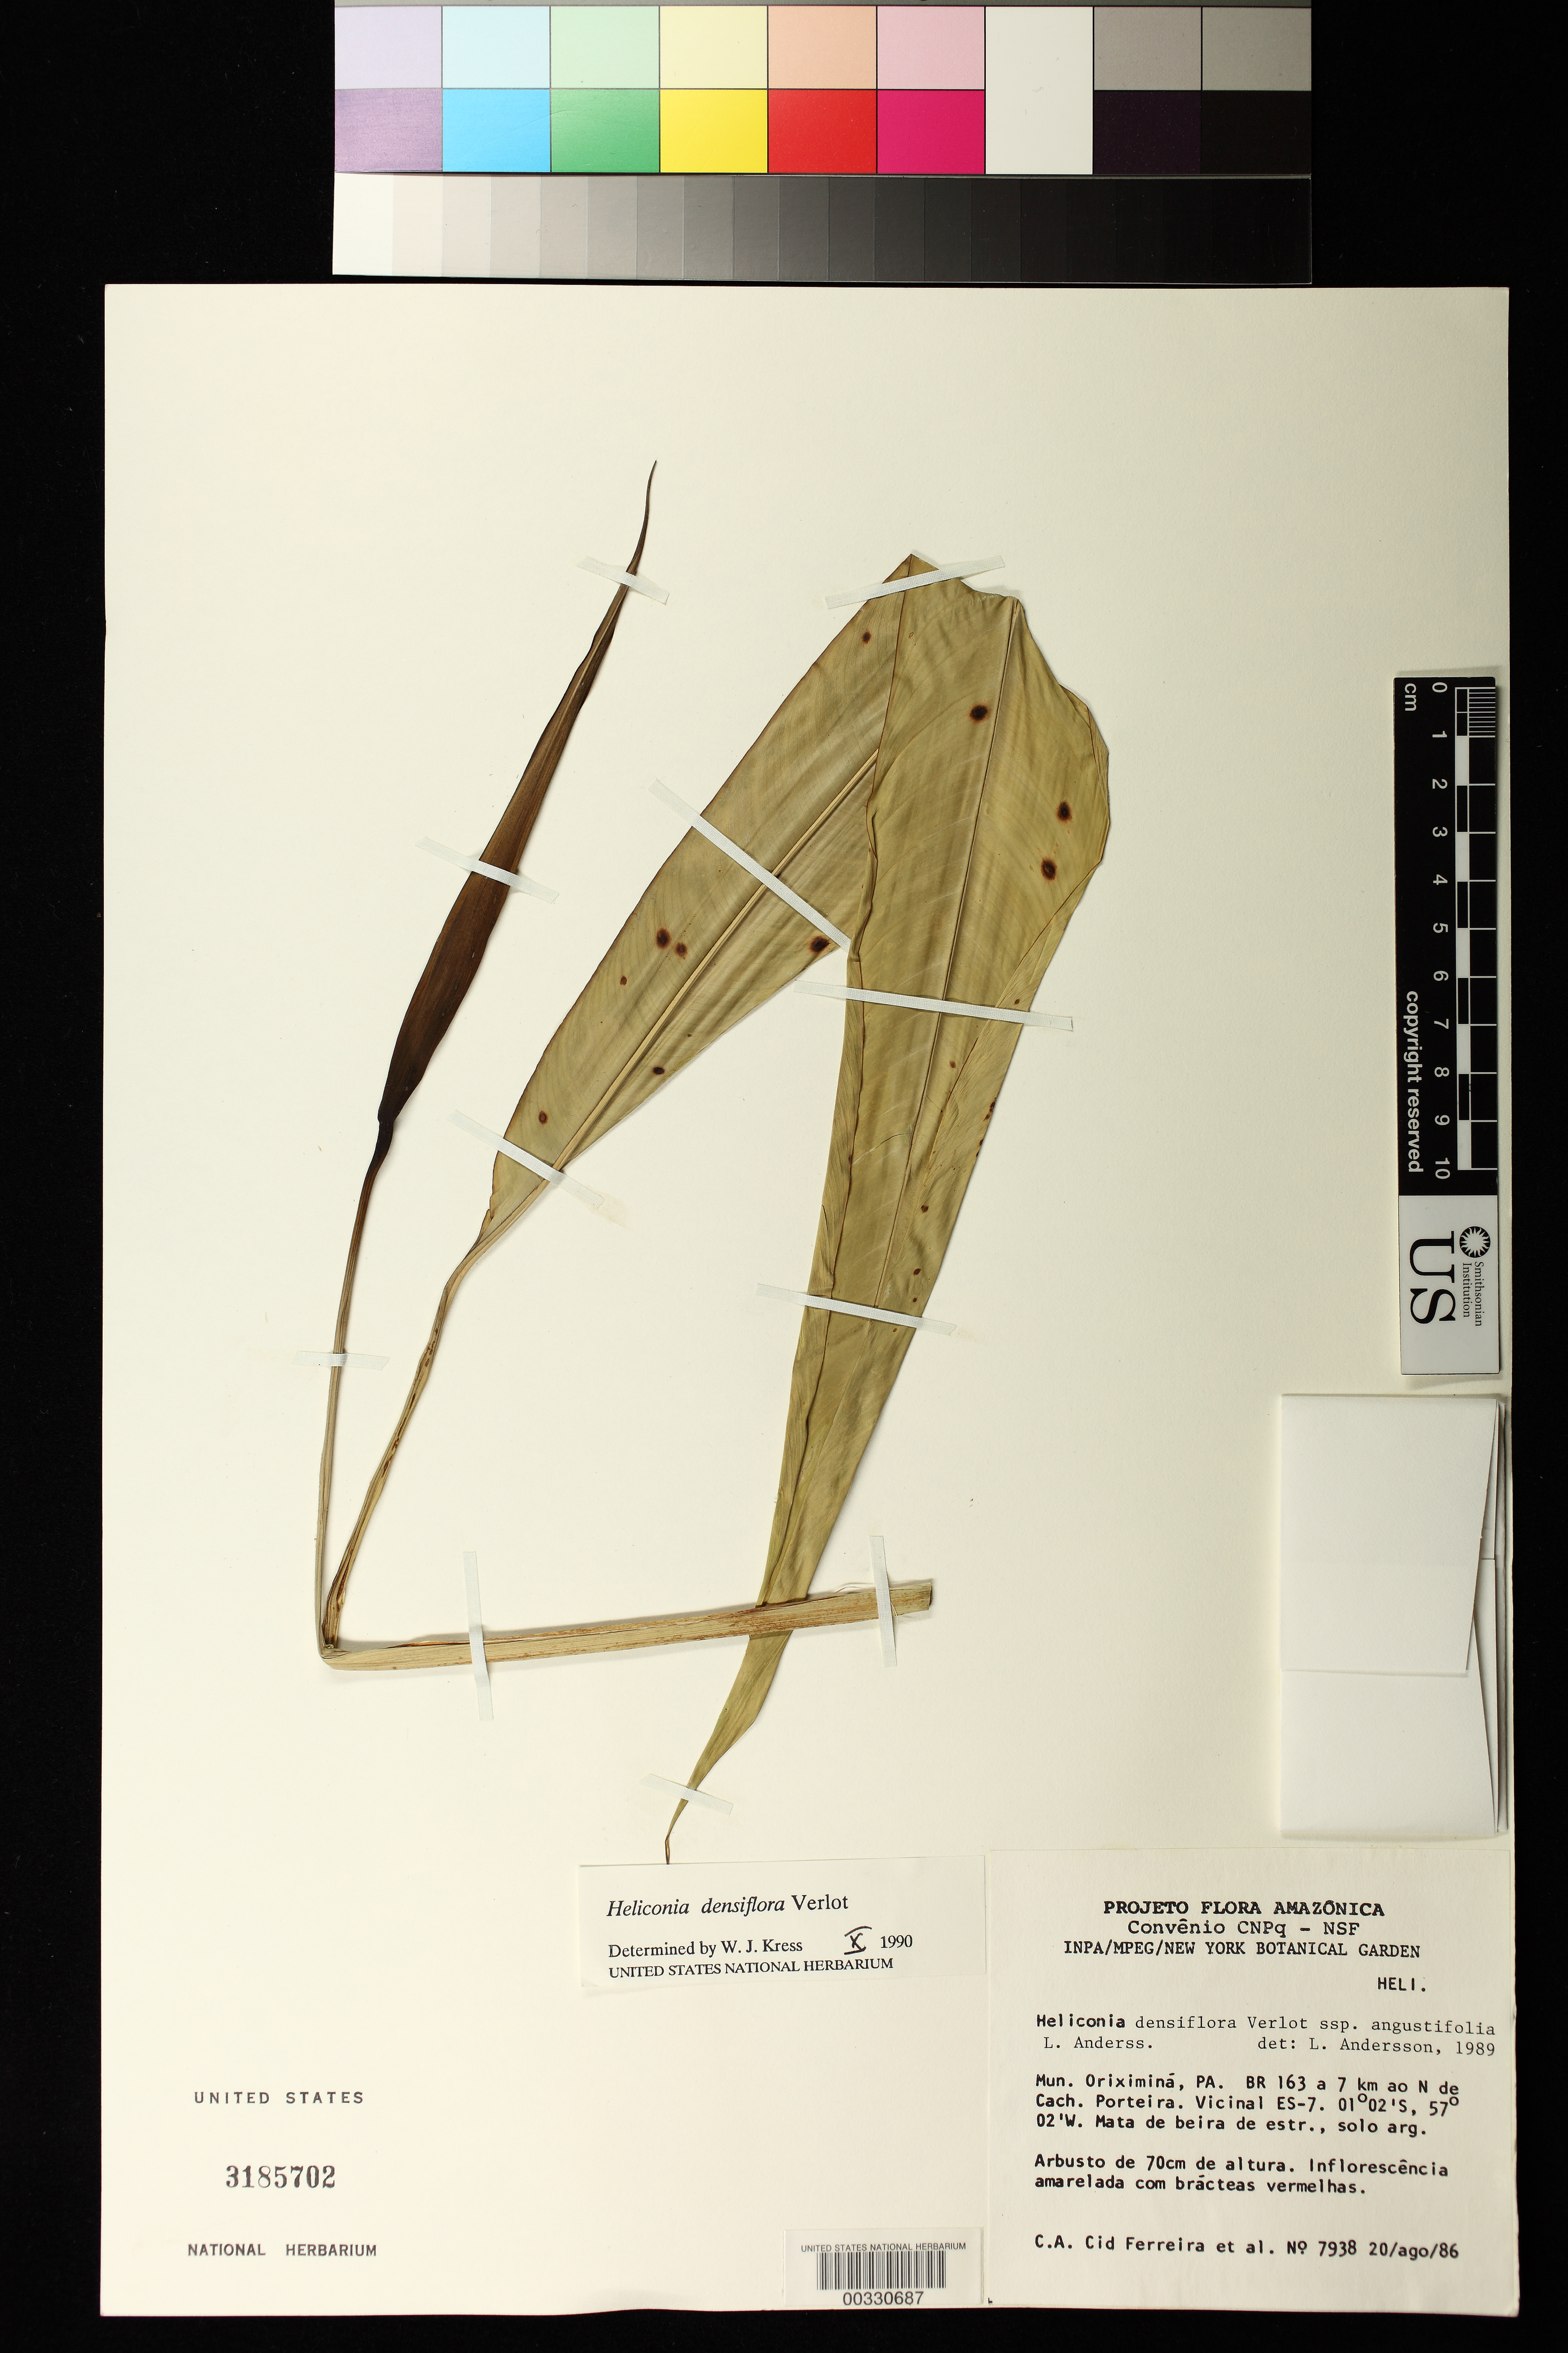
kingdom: Plantae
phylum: Tracheophyta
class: Liliopsida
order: Zingiberales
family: Heliconiaceae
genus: Heliconia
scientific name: Heliconia densiflora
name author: B. Verl.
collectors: C. A. Cid Ferreira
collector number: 7938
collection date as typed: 20 Aug 1986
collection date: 1986-08-20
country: Brazil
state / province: Pará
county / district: Oriximiná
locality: Mun of oriximina, pa. br 163 to 7 km n of cach. porteira, vicinal es-7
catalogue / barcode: US 3185702